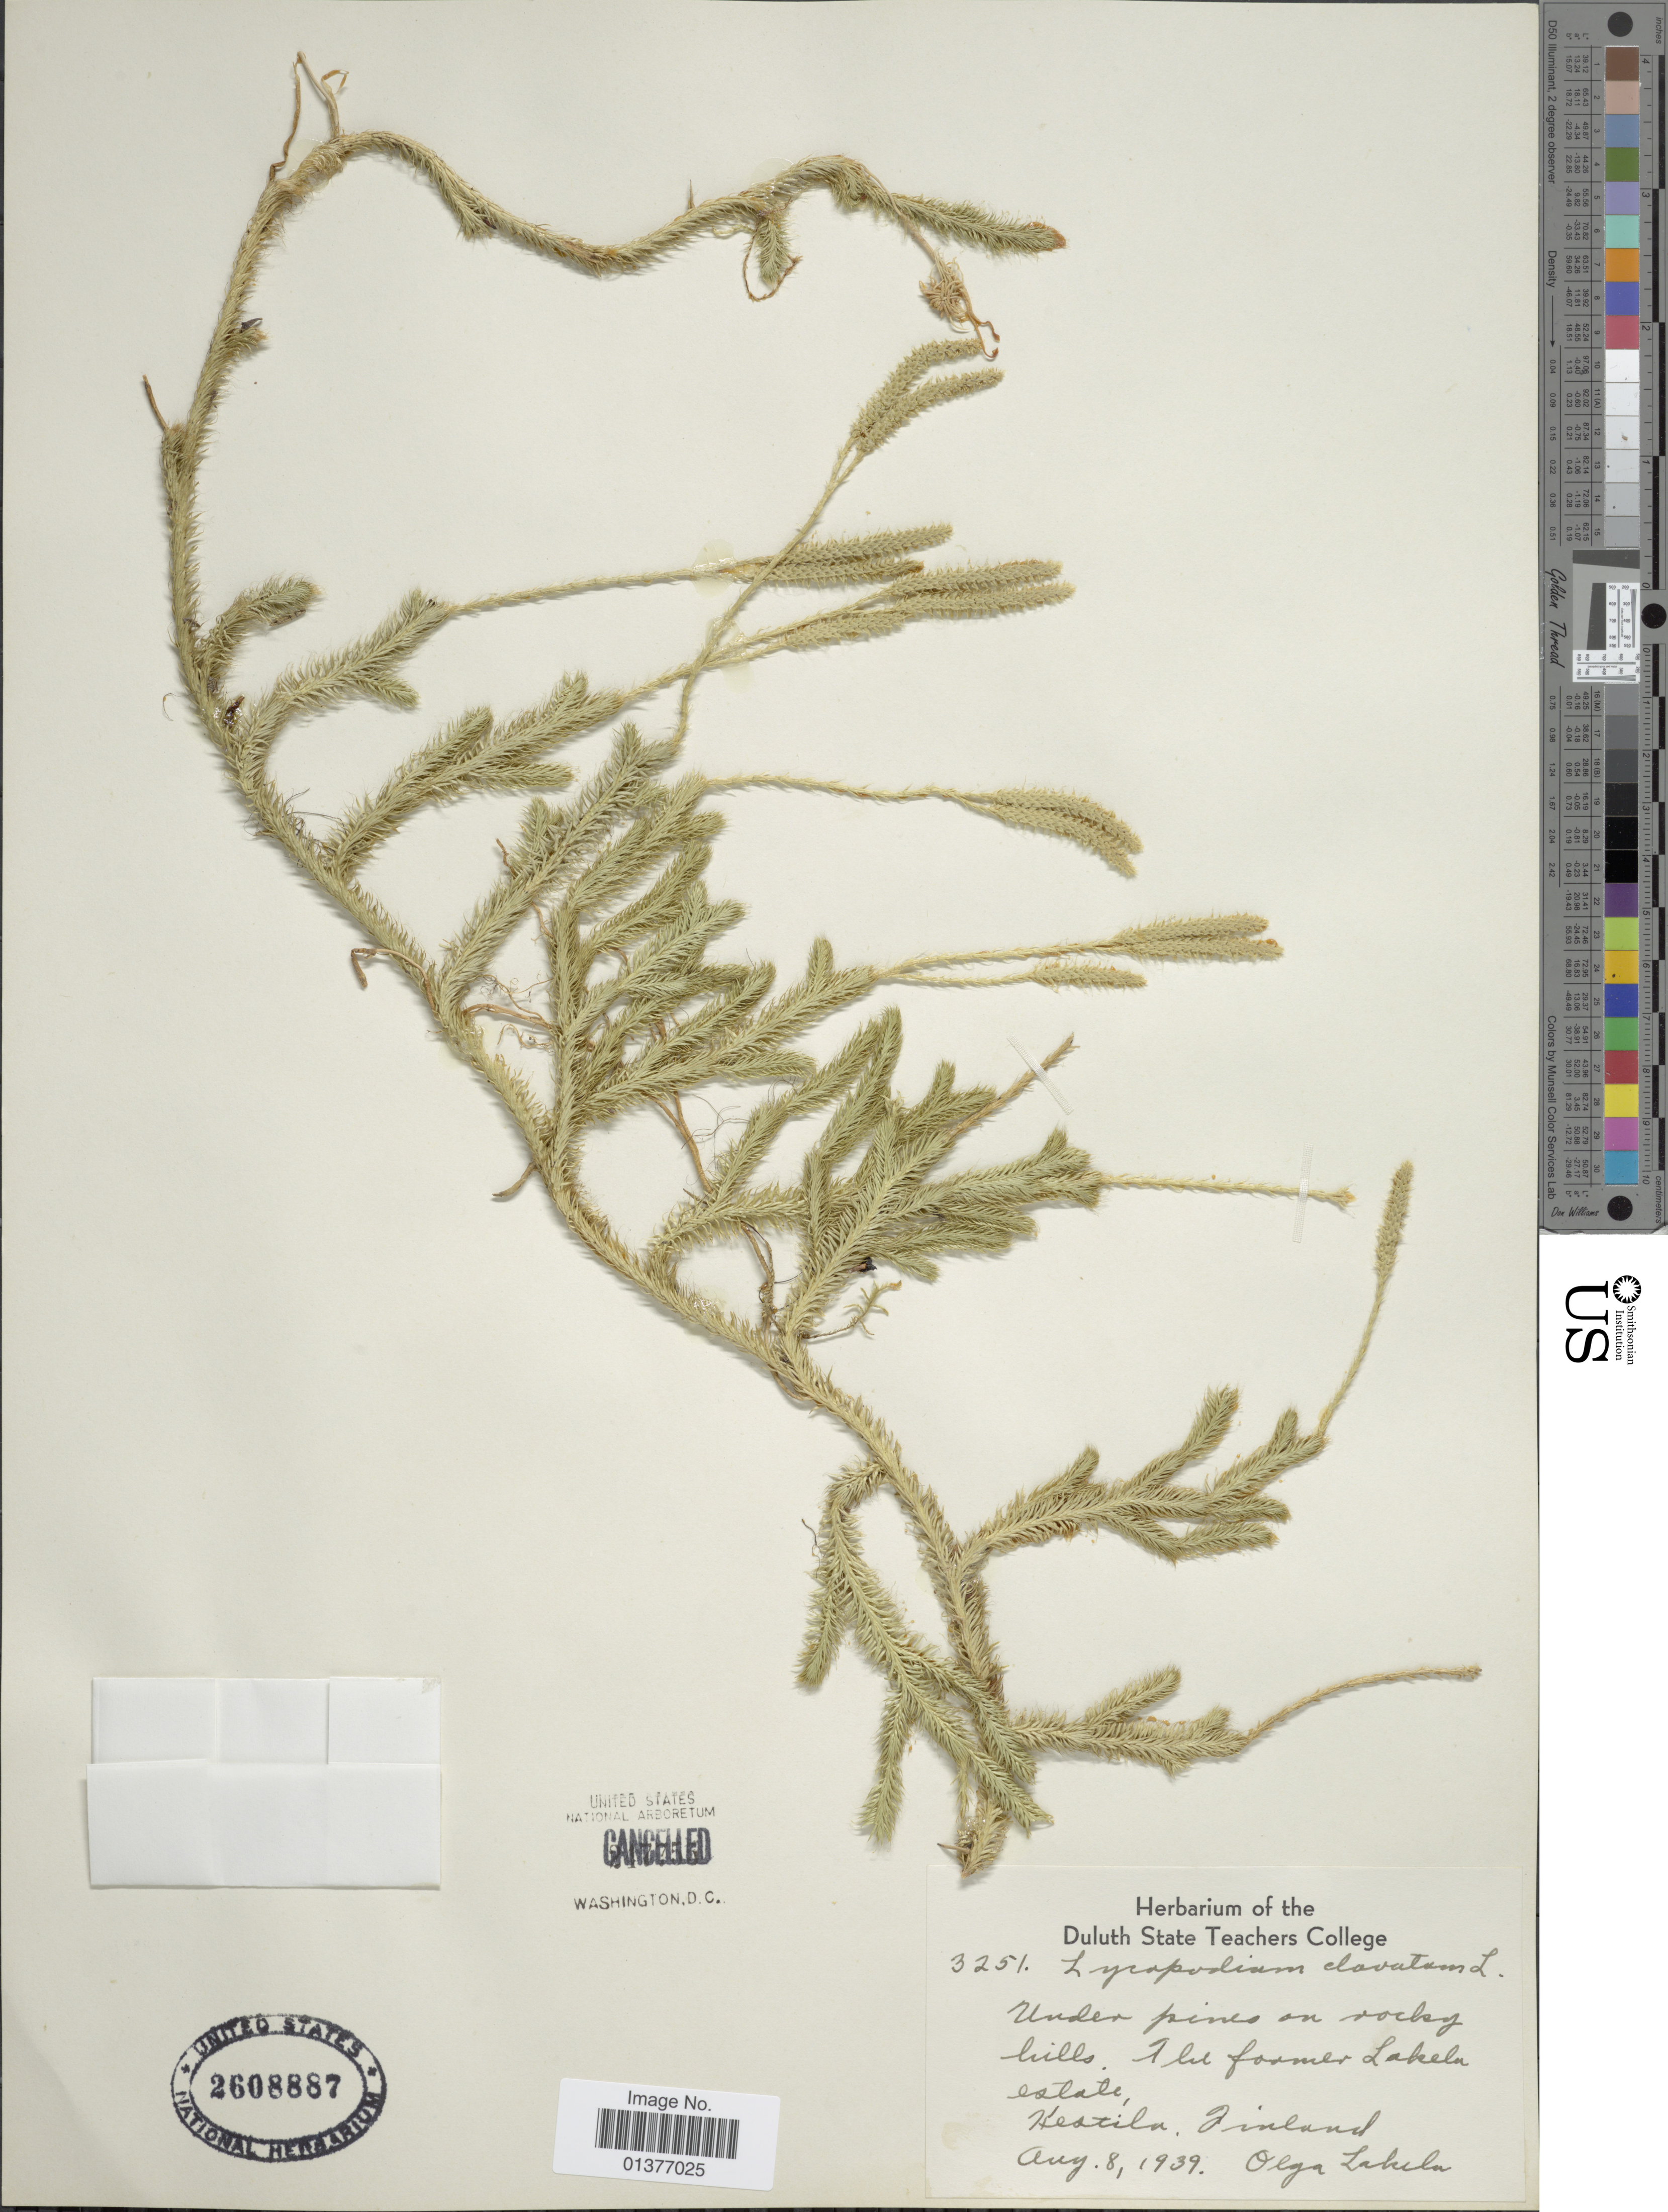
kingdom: Plantae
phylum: Tracheophyta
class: Lycopodiopsida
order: Lycopodiales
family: Lycopodiaceae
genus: Lycopodium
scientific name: Lycopodium clavatum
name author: L.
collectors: O. K. Lakela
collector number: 3251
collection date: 1939-08-08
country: Finland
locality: Under pines on rocky hills, the former Lakela Estate, Kestila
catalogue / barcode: US 2608887